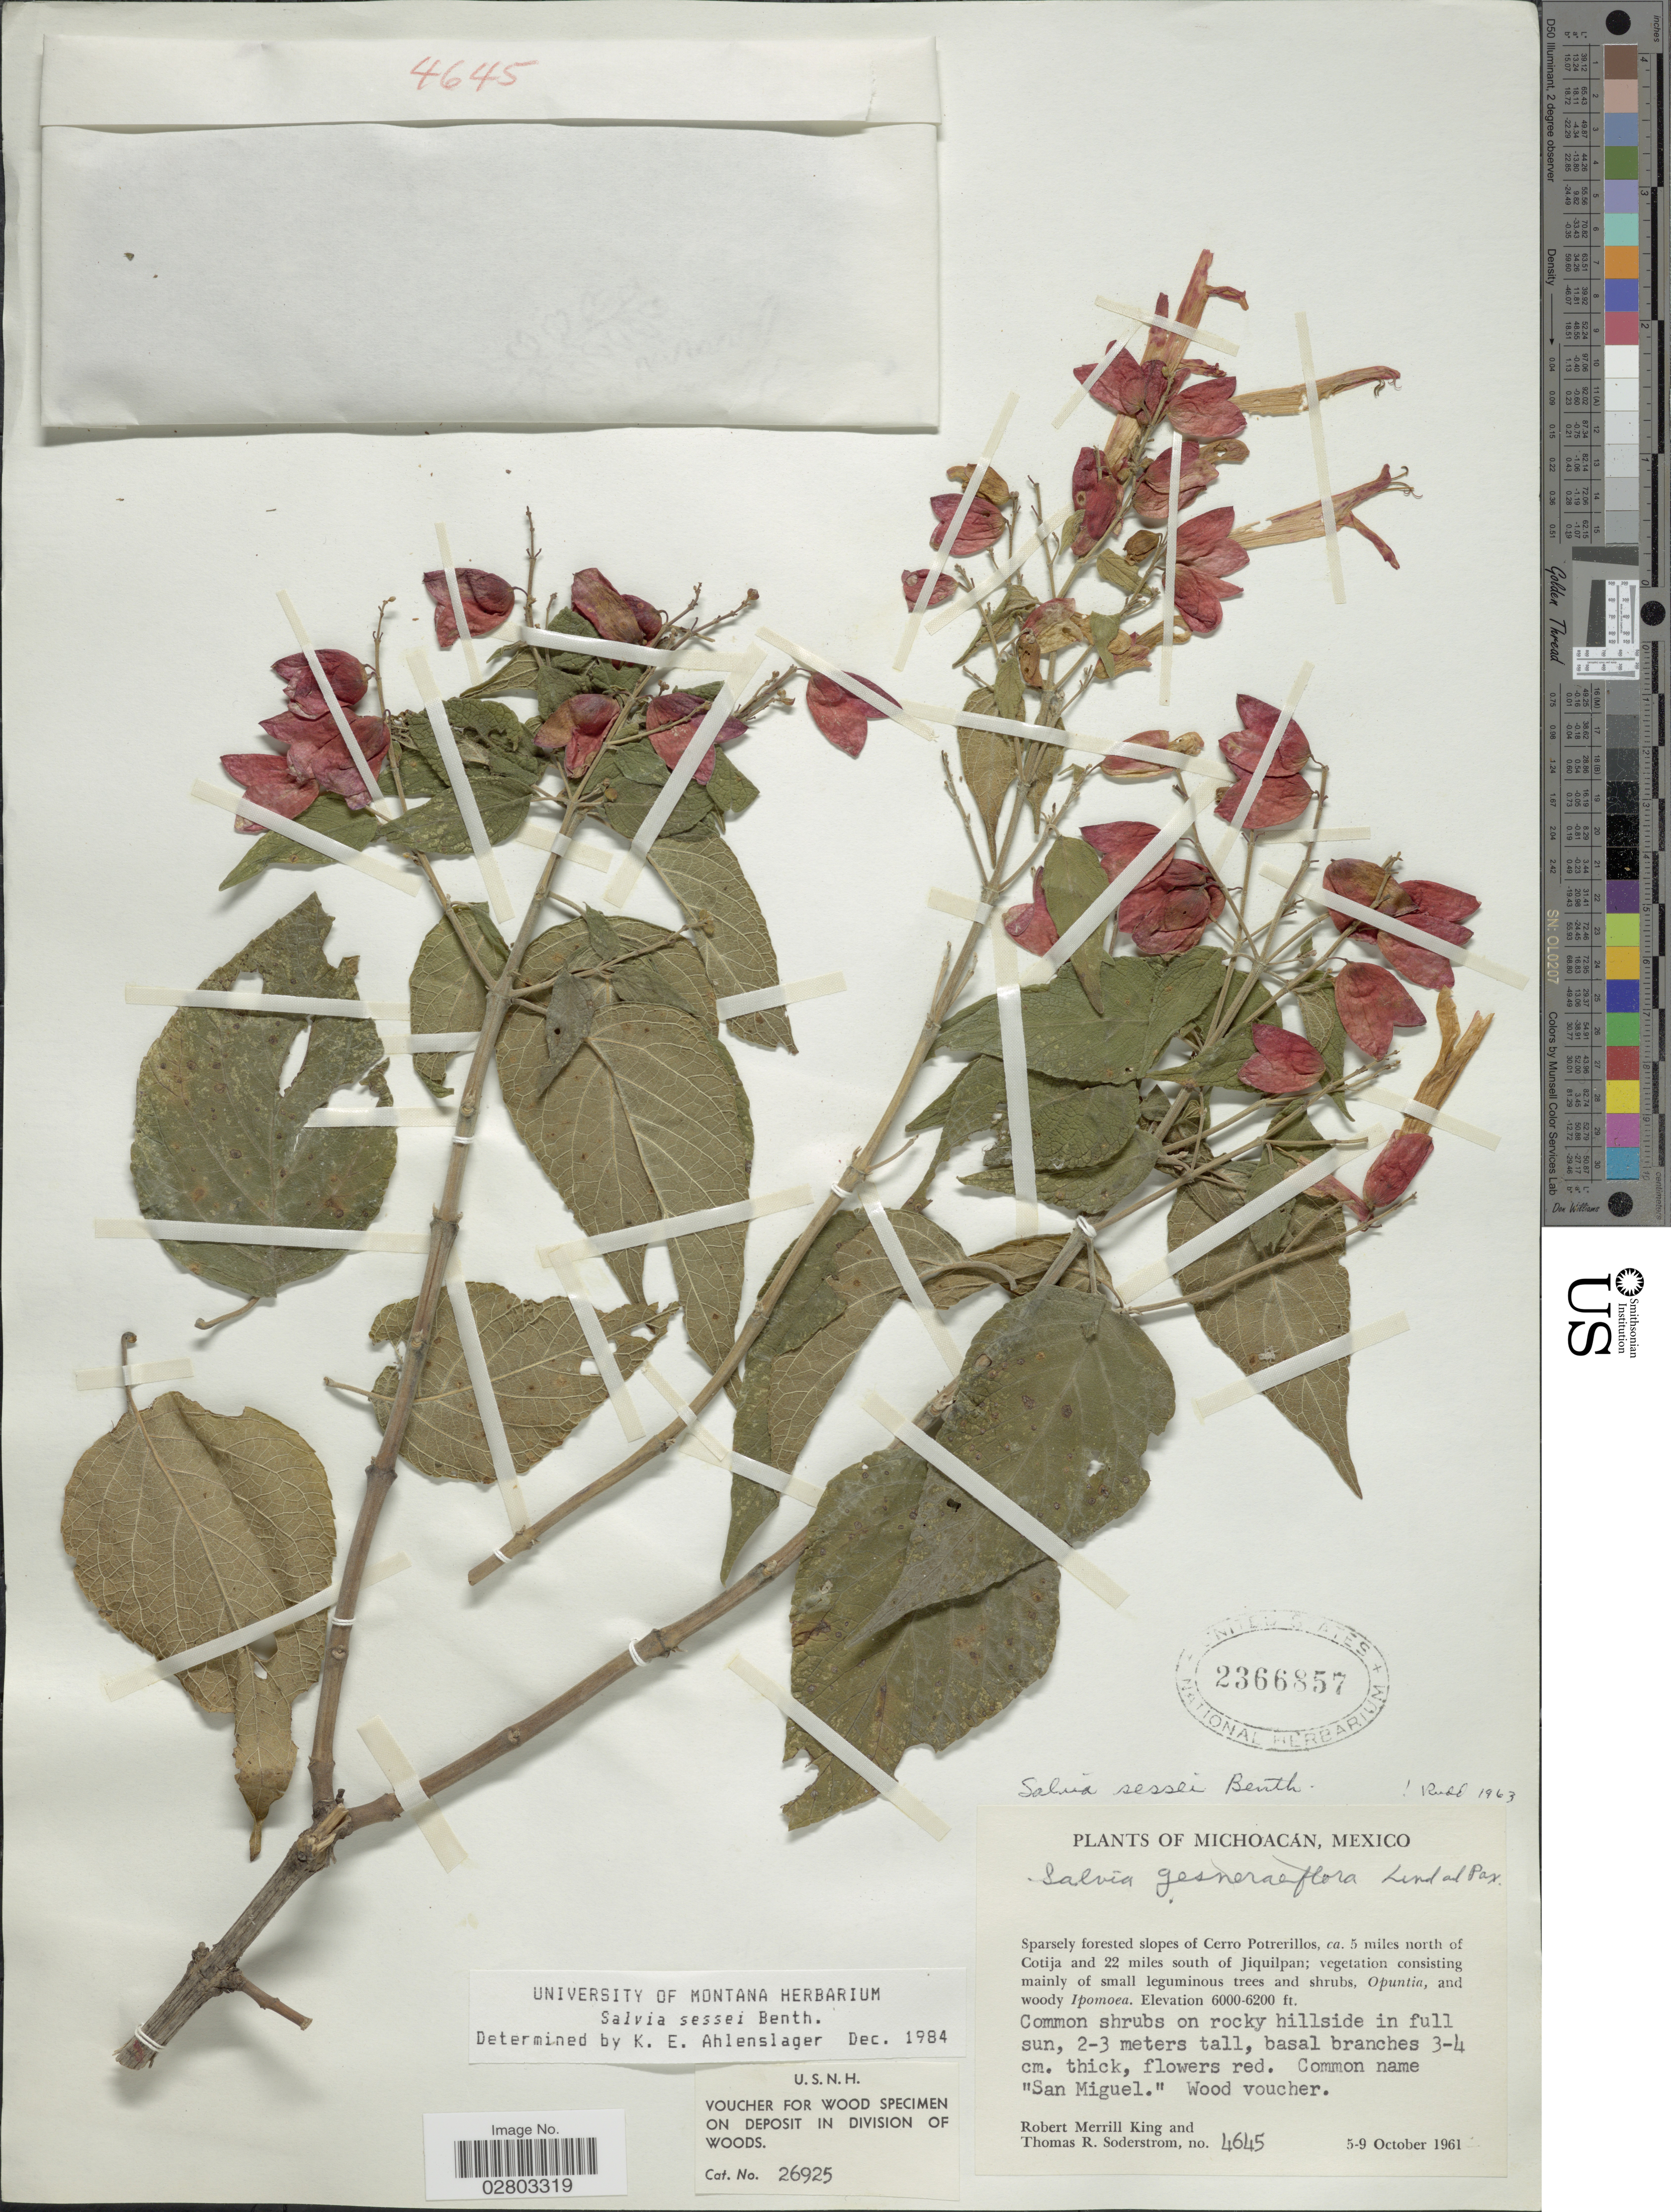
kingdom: Plantae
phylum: Tracheophyta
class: Magnoliopsida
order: Lamiales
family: Lamiaceae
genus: Salvia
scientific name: Salvia sessei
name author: Benth.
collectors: R. M. King & T. R. Soderstrom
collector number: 4645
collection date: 1961-10-05/1961-10-09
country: Mexico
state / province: Michoacán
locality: Sparsely forested slopes of Cerro Potrerillos, ca. 5 miles north of Cotija and 22 miles south of Jiquilpan.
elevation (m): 1829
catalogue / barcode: US 2366857